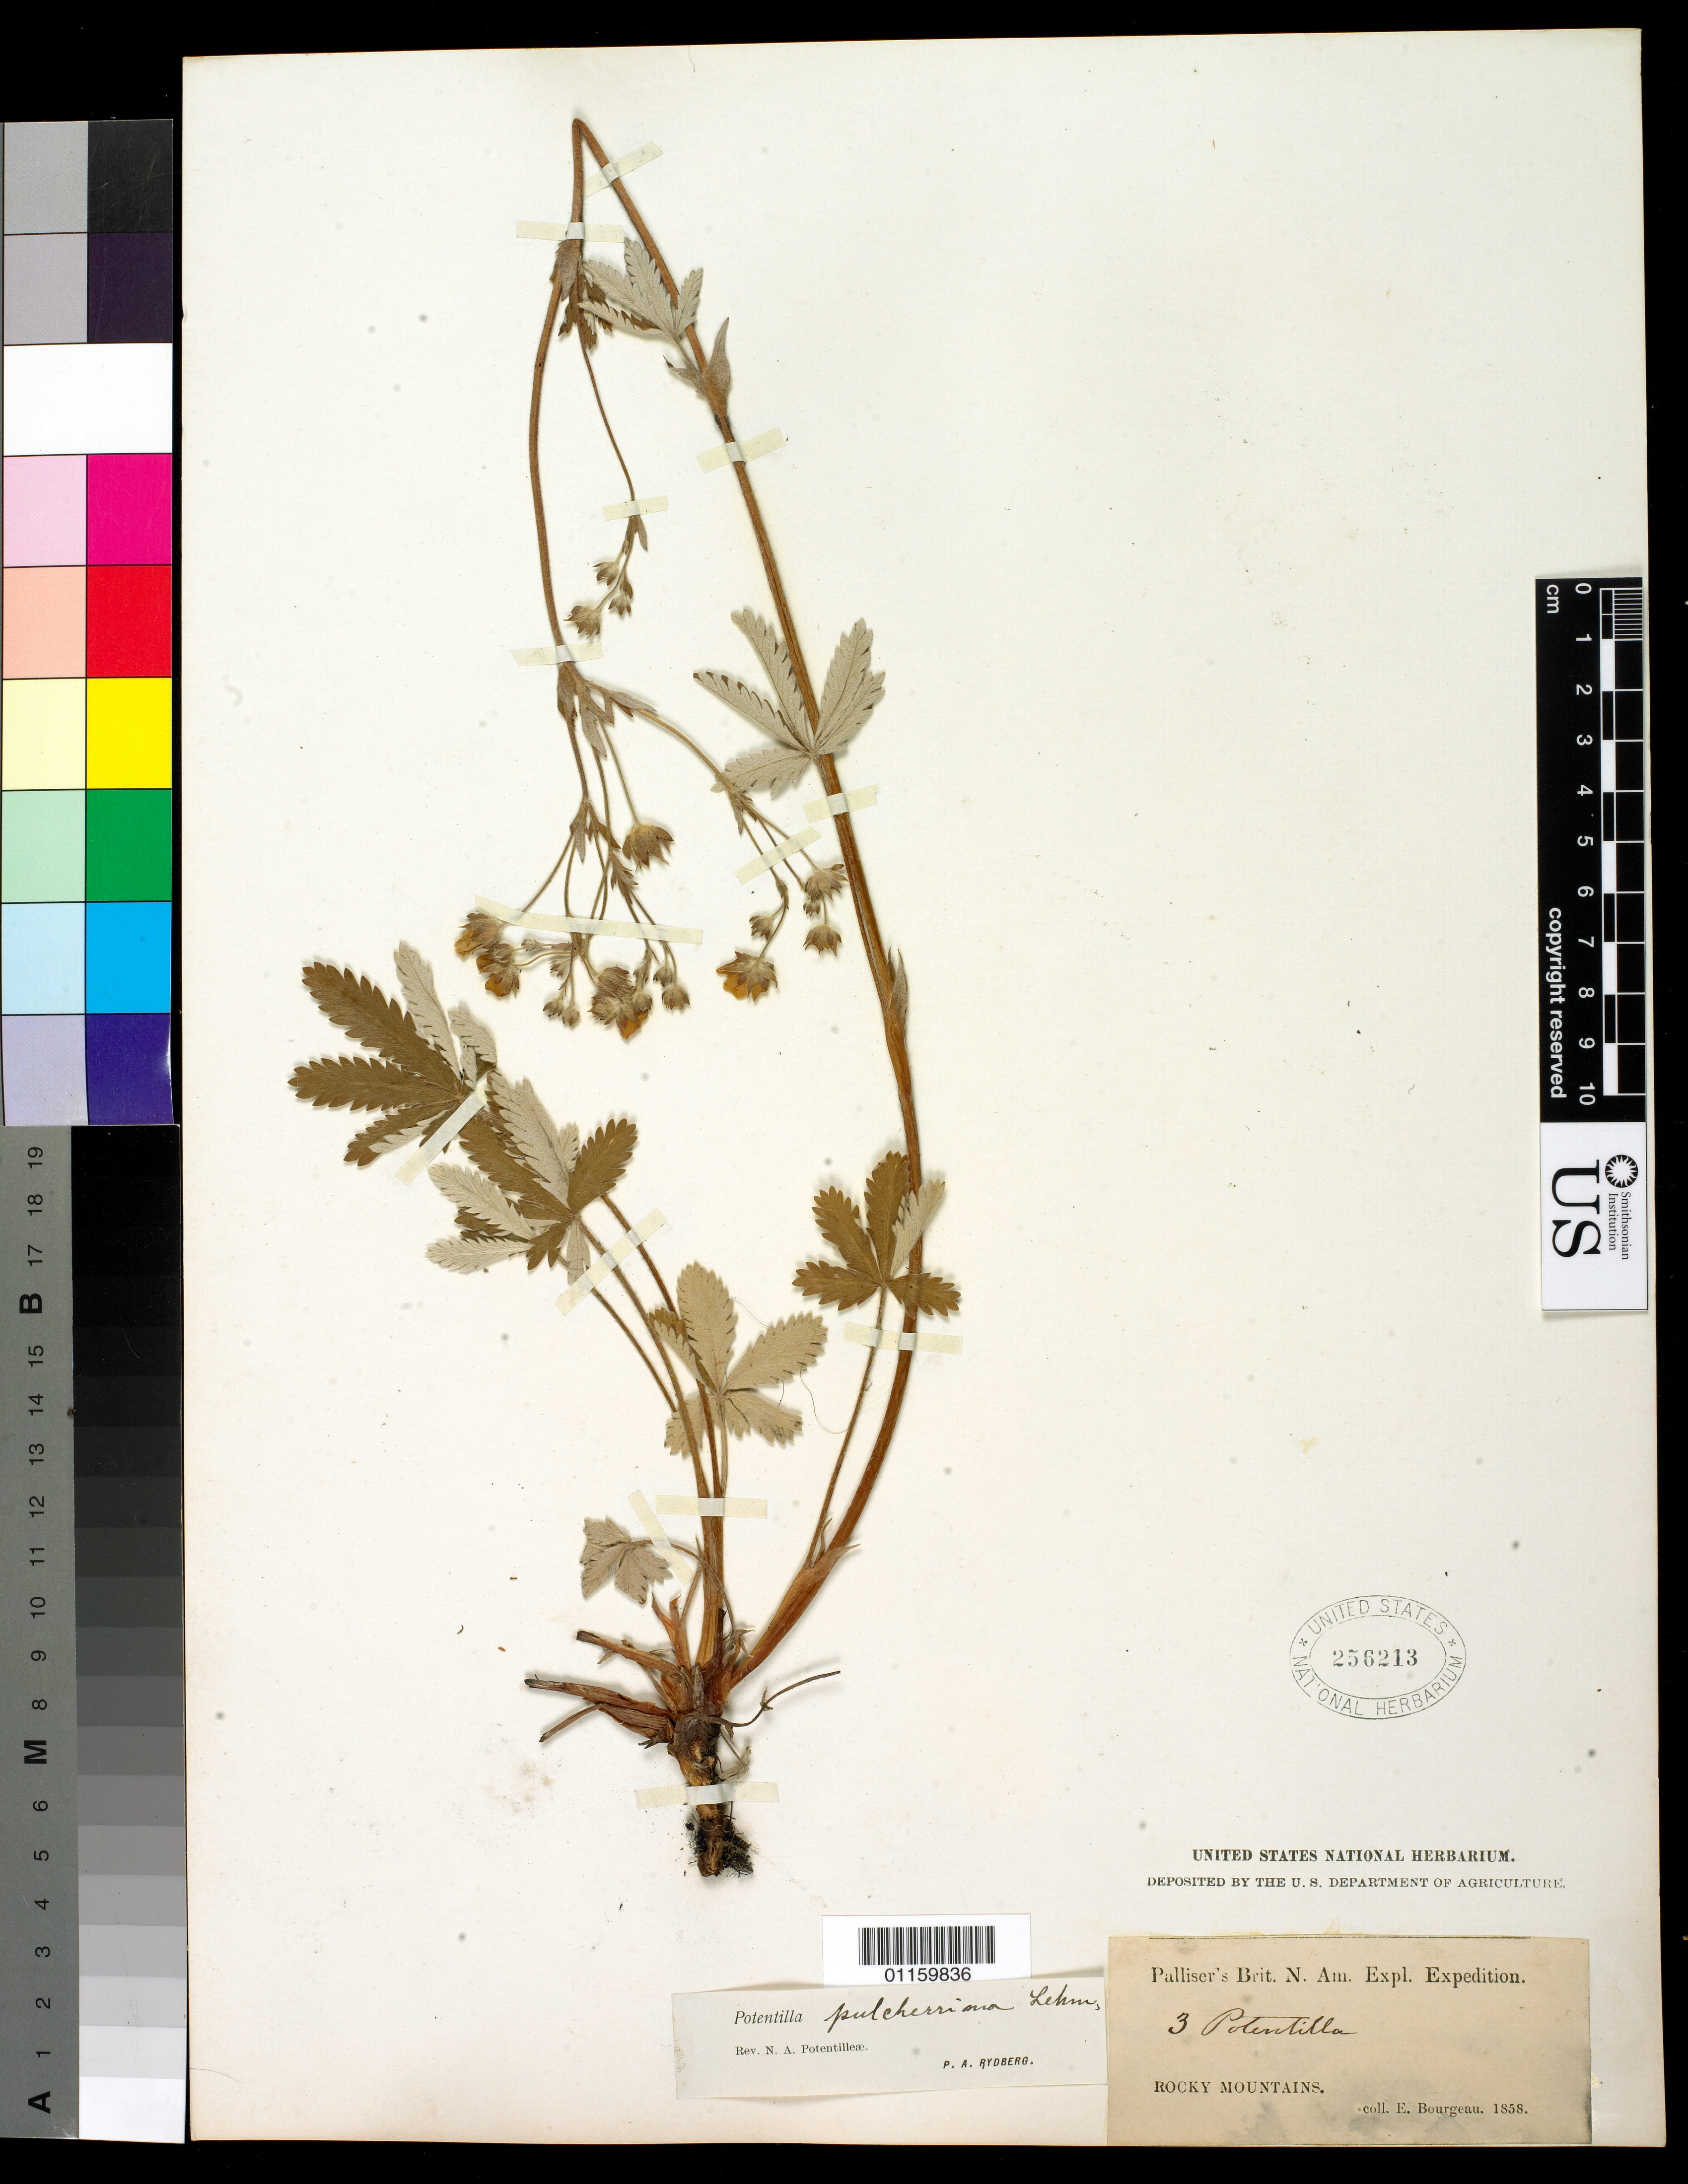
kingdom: Plantae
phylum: Tracheophyta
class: Magnoliopsida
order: Rosales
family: Rosaceae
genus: Potentilla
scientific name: Potentilla pulcherrima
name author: Lehm.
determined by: Rydberg, P. A.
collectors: E. Bourgeau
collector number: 3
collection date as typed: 1858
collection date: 1858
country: United States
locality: Rocky Mts.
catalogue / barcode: US 256213